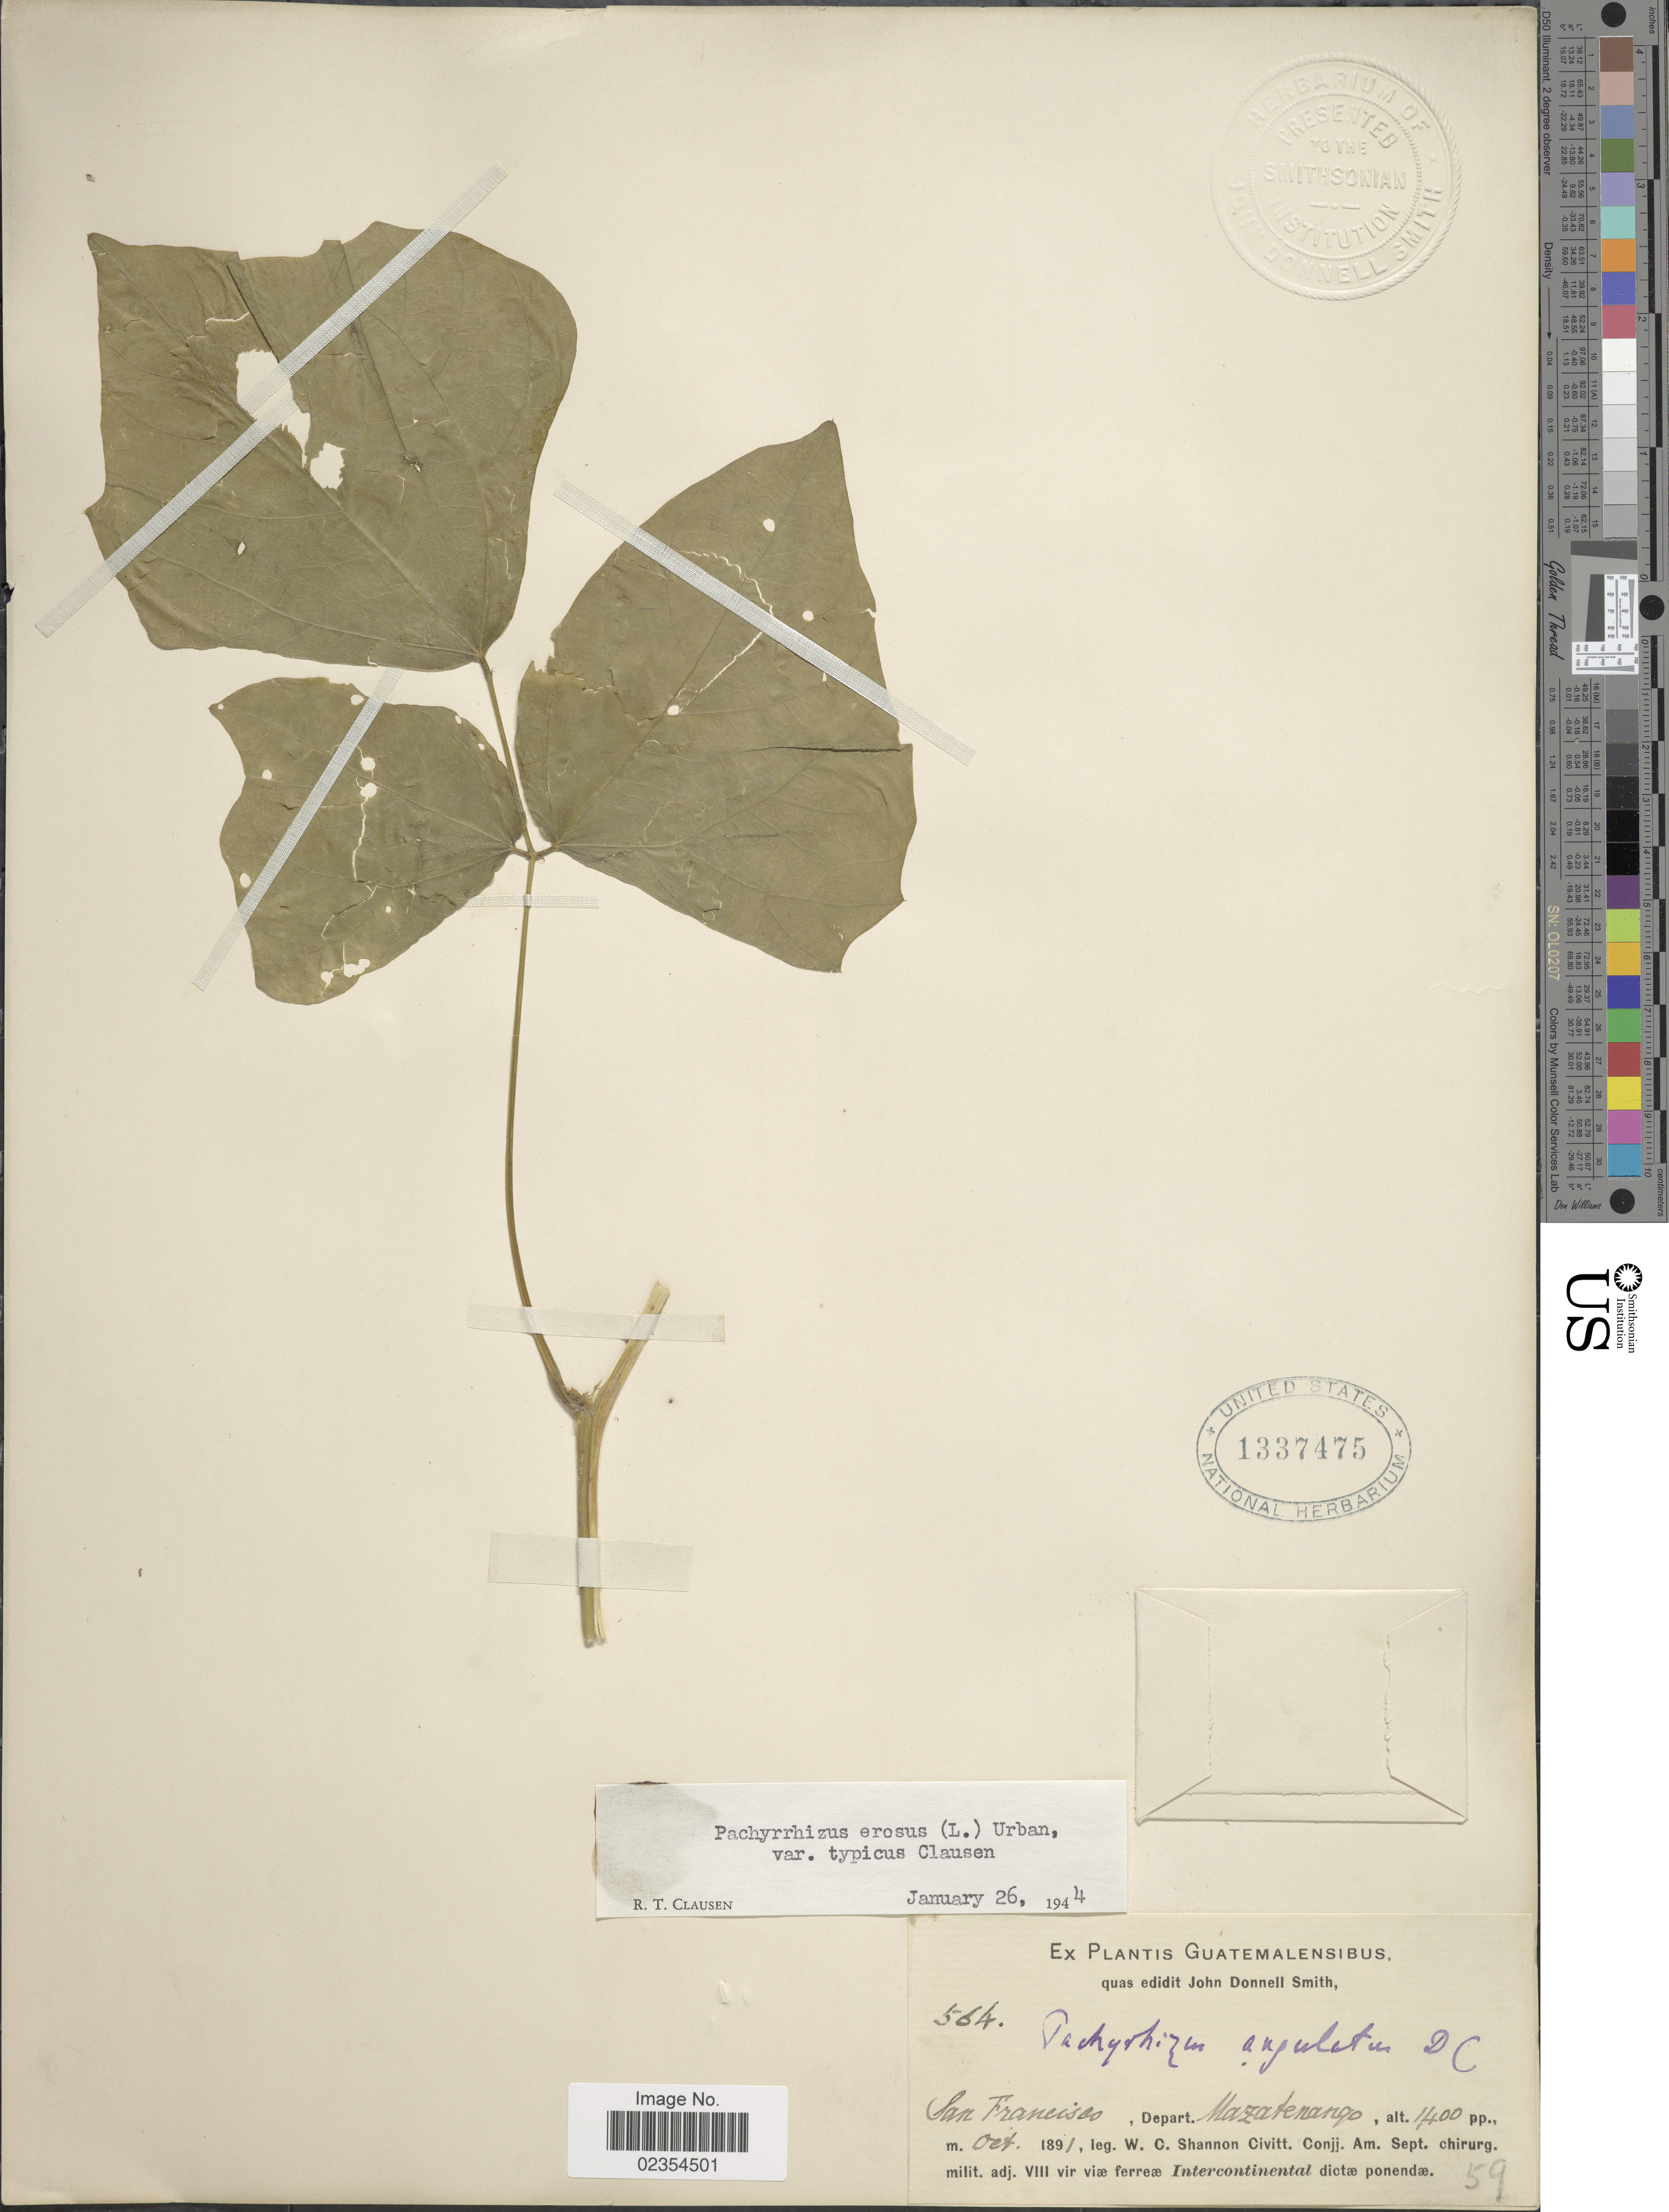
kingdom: Plantae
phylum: Tracheophyta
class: Magnoliopsida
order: Fabales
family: Fabaceae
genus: Pachyrhizus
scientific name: Pachyrhizus erosus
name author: (L.) Urb.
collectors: W. C. Shannon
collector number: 564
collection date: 1891-10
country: Guatemala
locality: Guatemalensibus, San Francisco, Depart. Mazatenango.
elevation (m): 427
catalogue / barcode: US 1337475